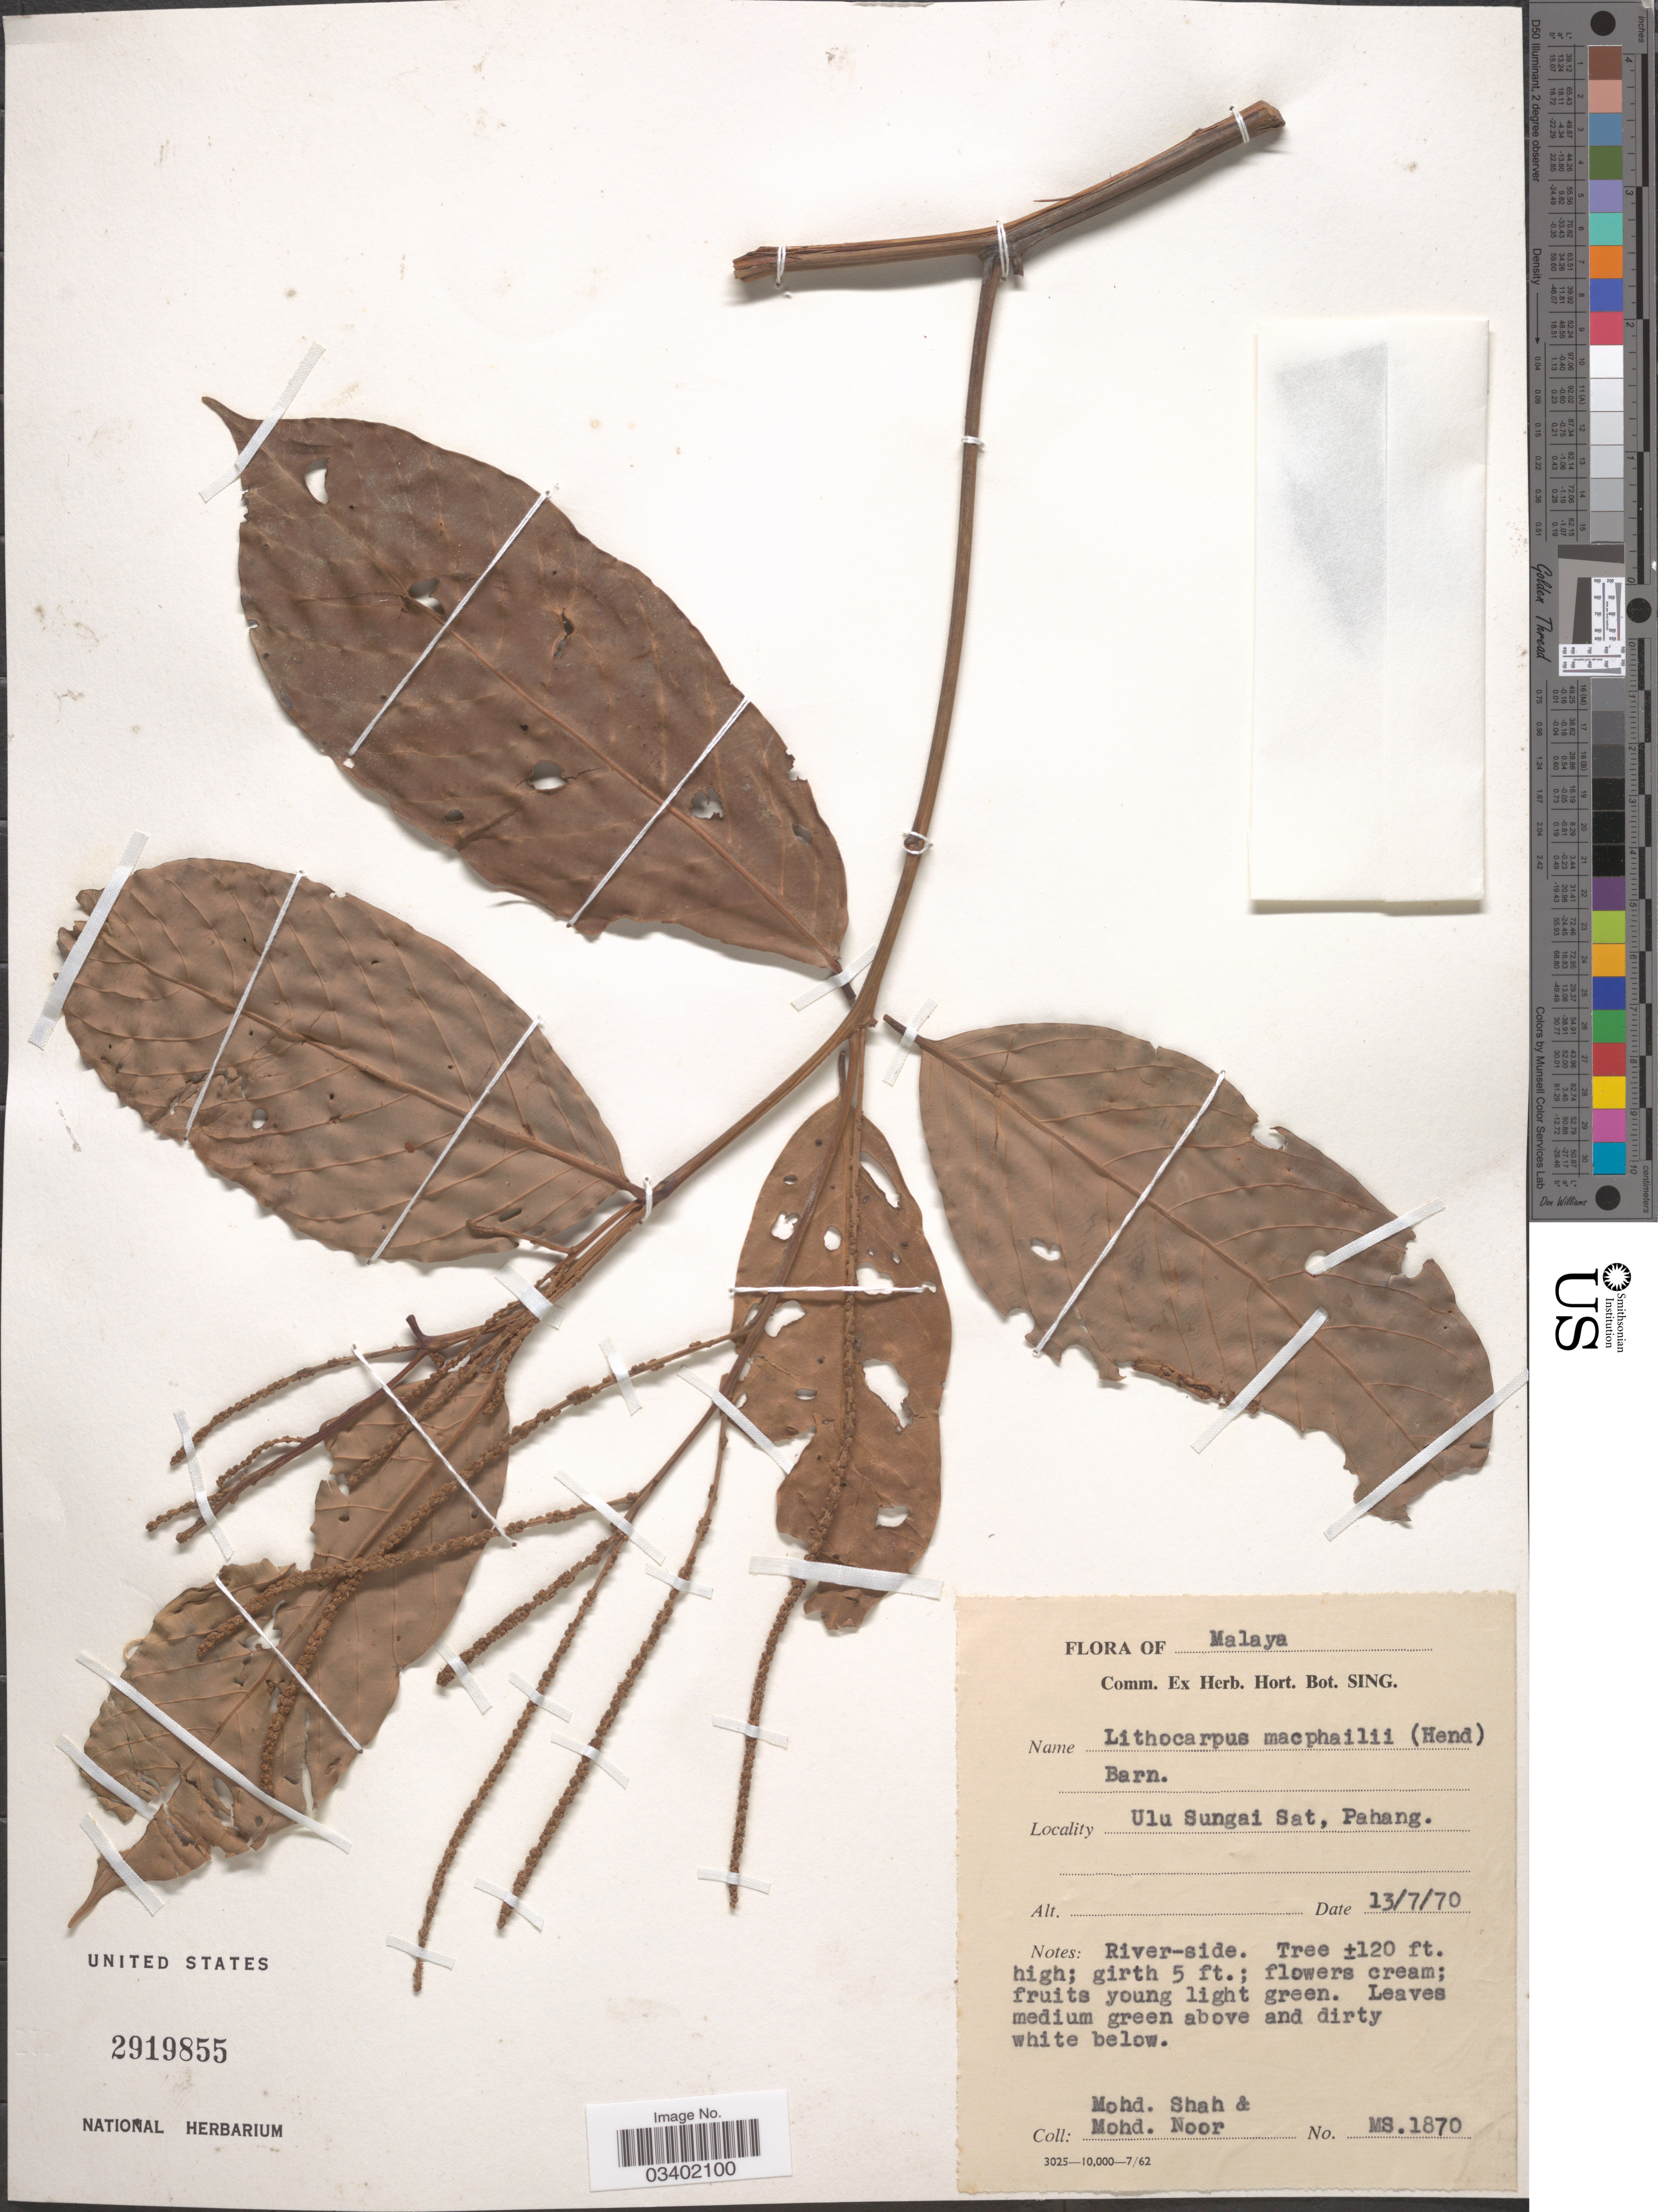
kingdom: Plantae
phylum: Tracheophyta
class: Magnoliopsida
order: Fagales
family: Fagaceae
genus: Lithocarpus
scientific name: Lithocarpus macphailii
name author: (M.R. Hend.) Barnett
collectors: M. Shah & M. Noor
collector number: MS.1870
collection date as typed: Transcribed d/m/y: 13/7/70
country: Malaysia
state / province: Pahang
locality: Malaya. Ulu Sungai Sat.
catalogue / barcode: US 2919855